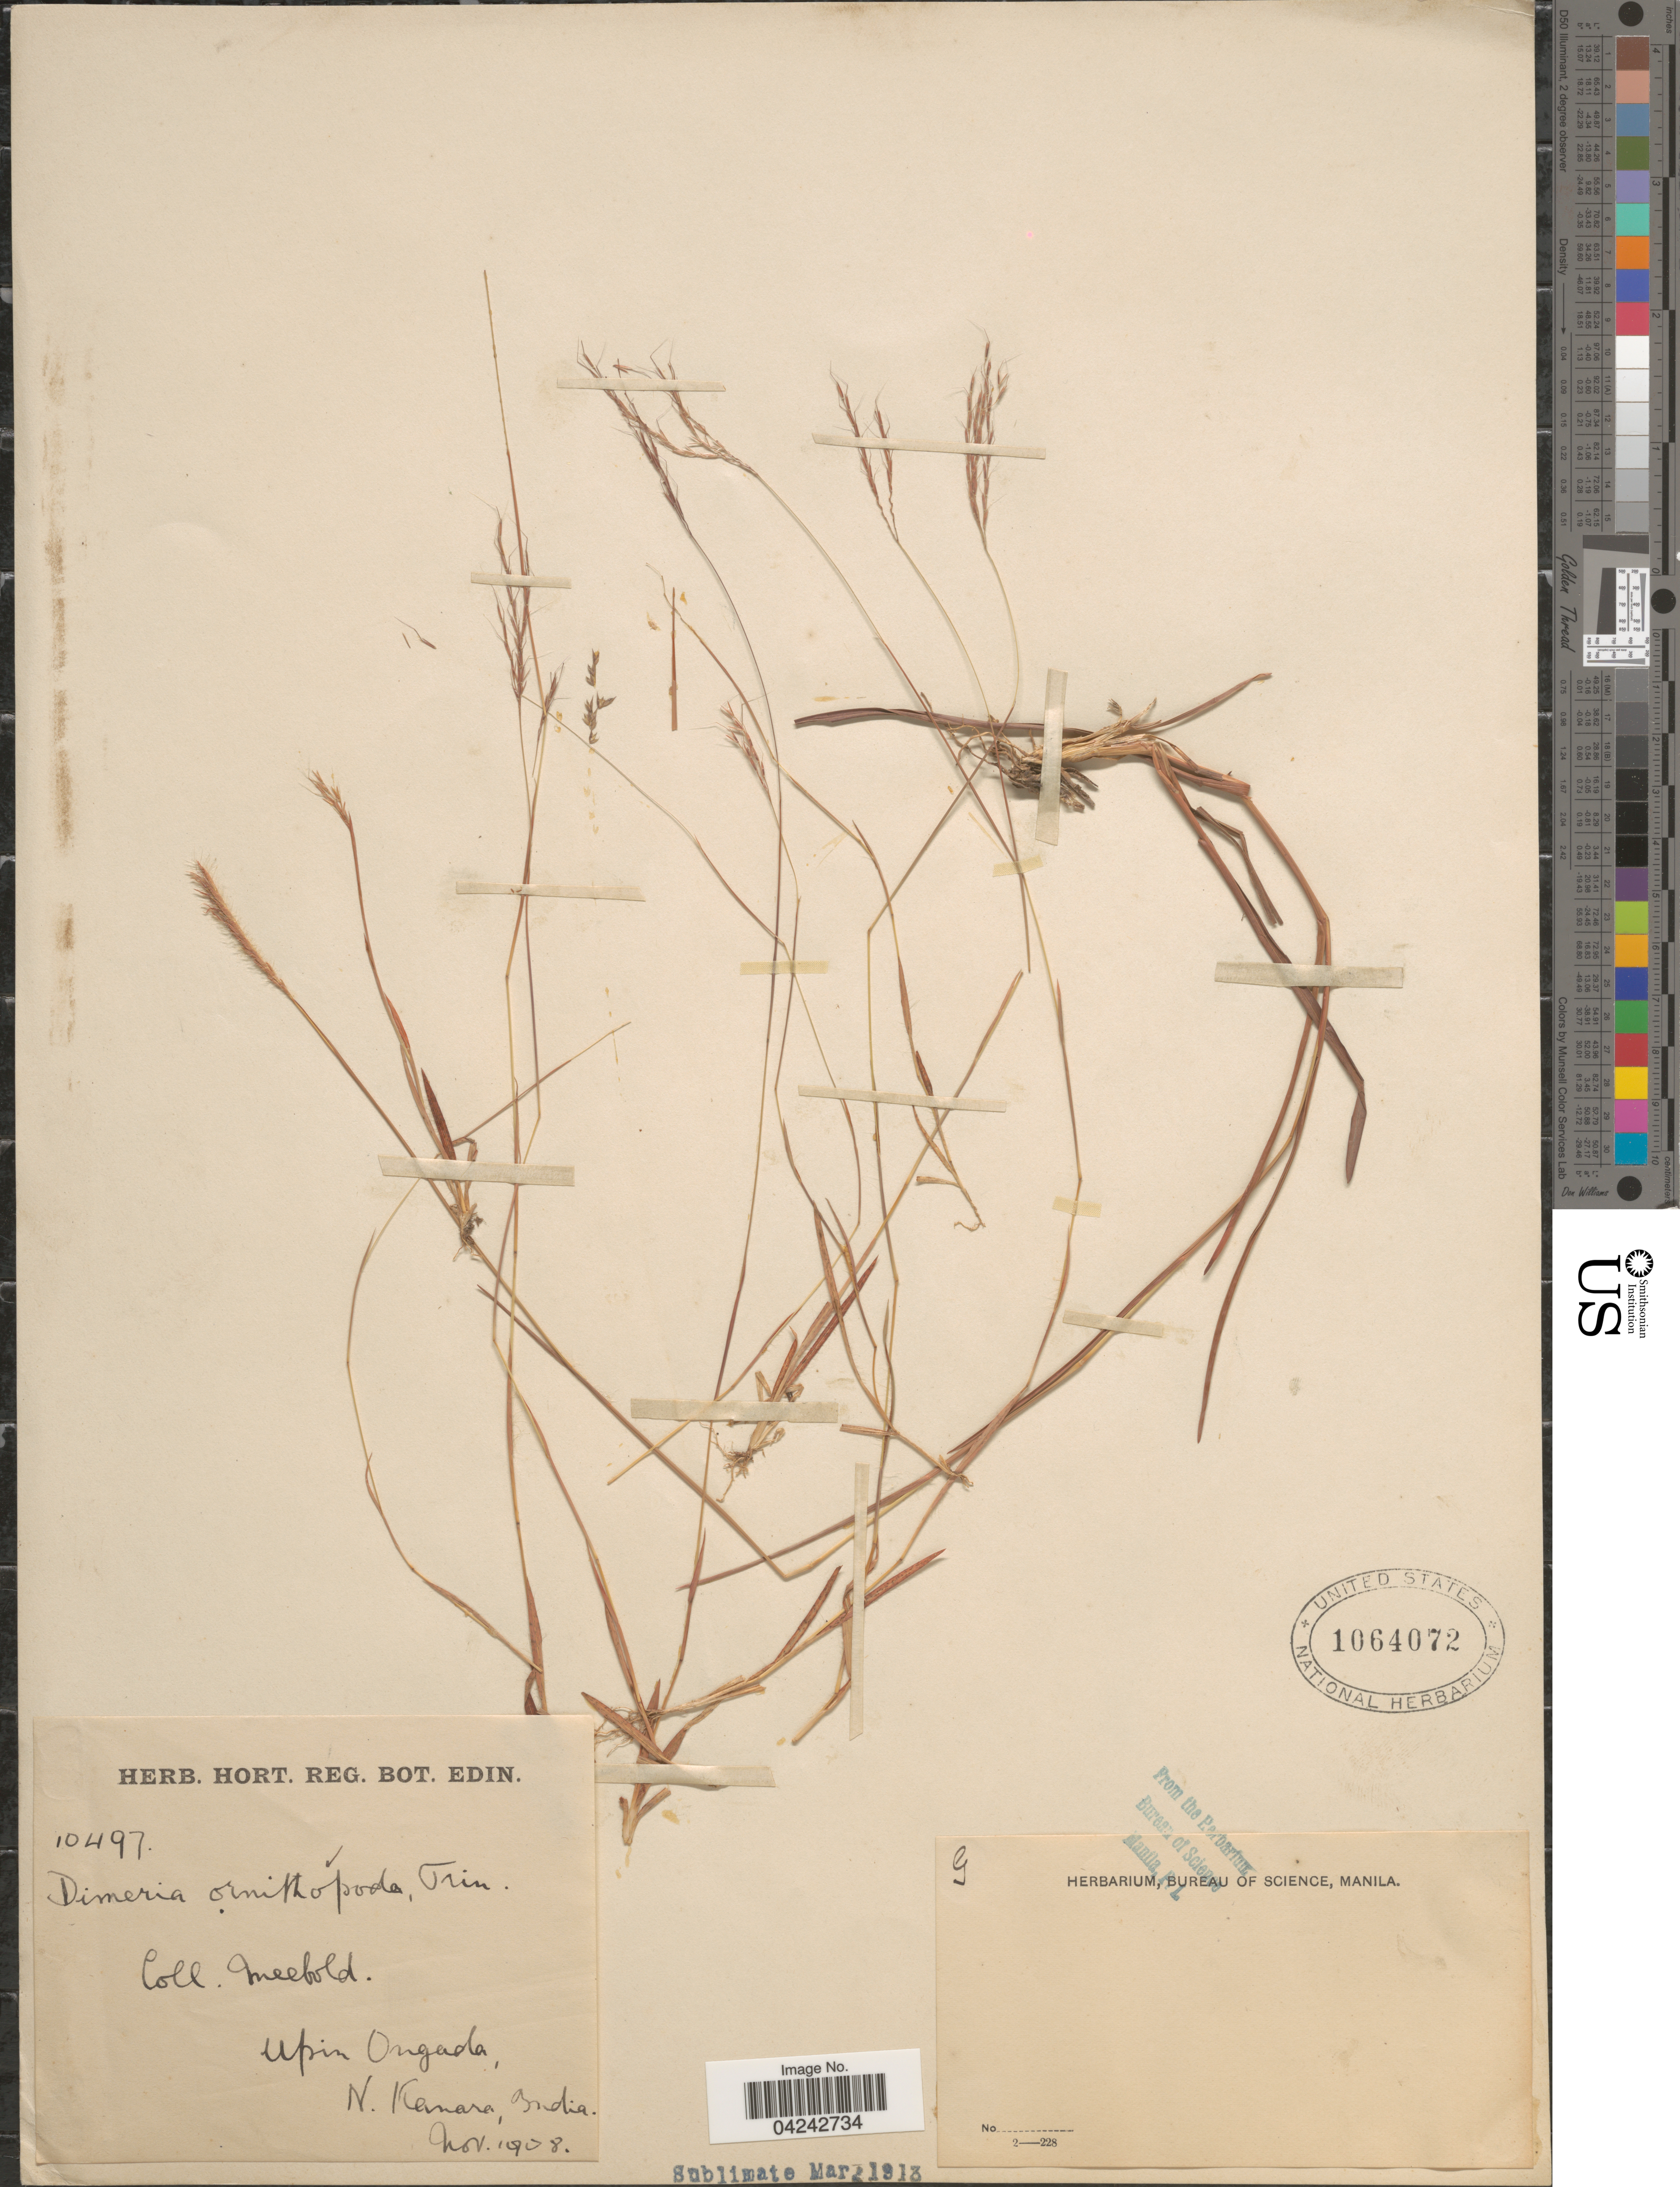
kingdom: Plantae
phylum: Tracheophyta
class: Liliopsida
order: Poales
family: Poaceae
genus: Dimeria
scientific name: Dimeria ornithopoda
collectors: Meebold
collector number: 10497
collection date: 1908-11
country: India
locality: Upin Ongada. N. Kanara.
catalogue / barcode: US 1064072